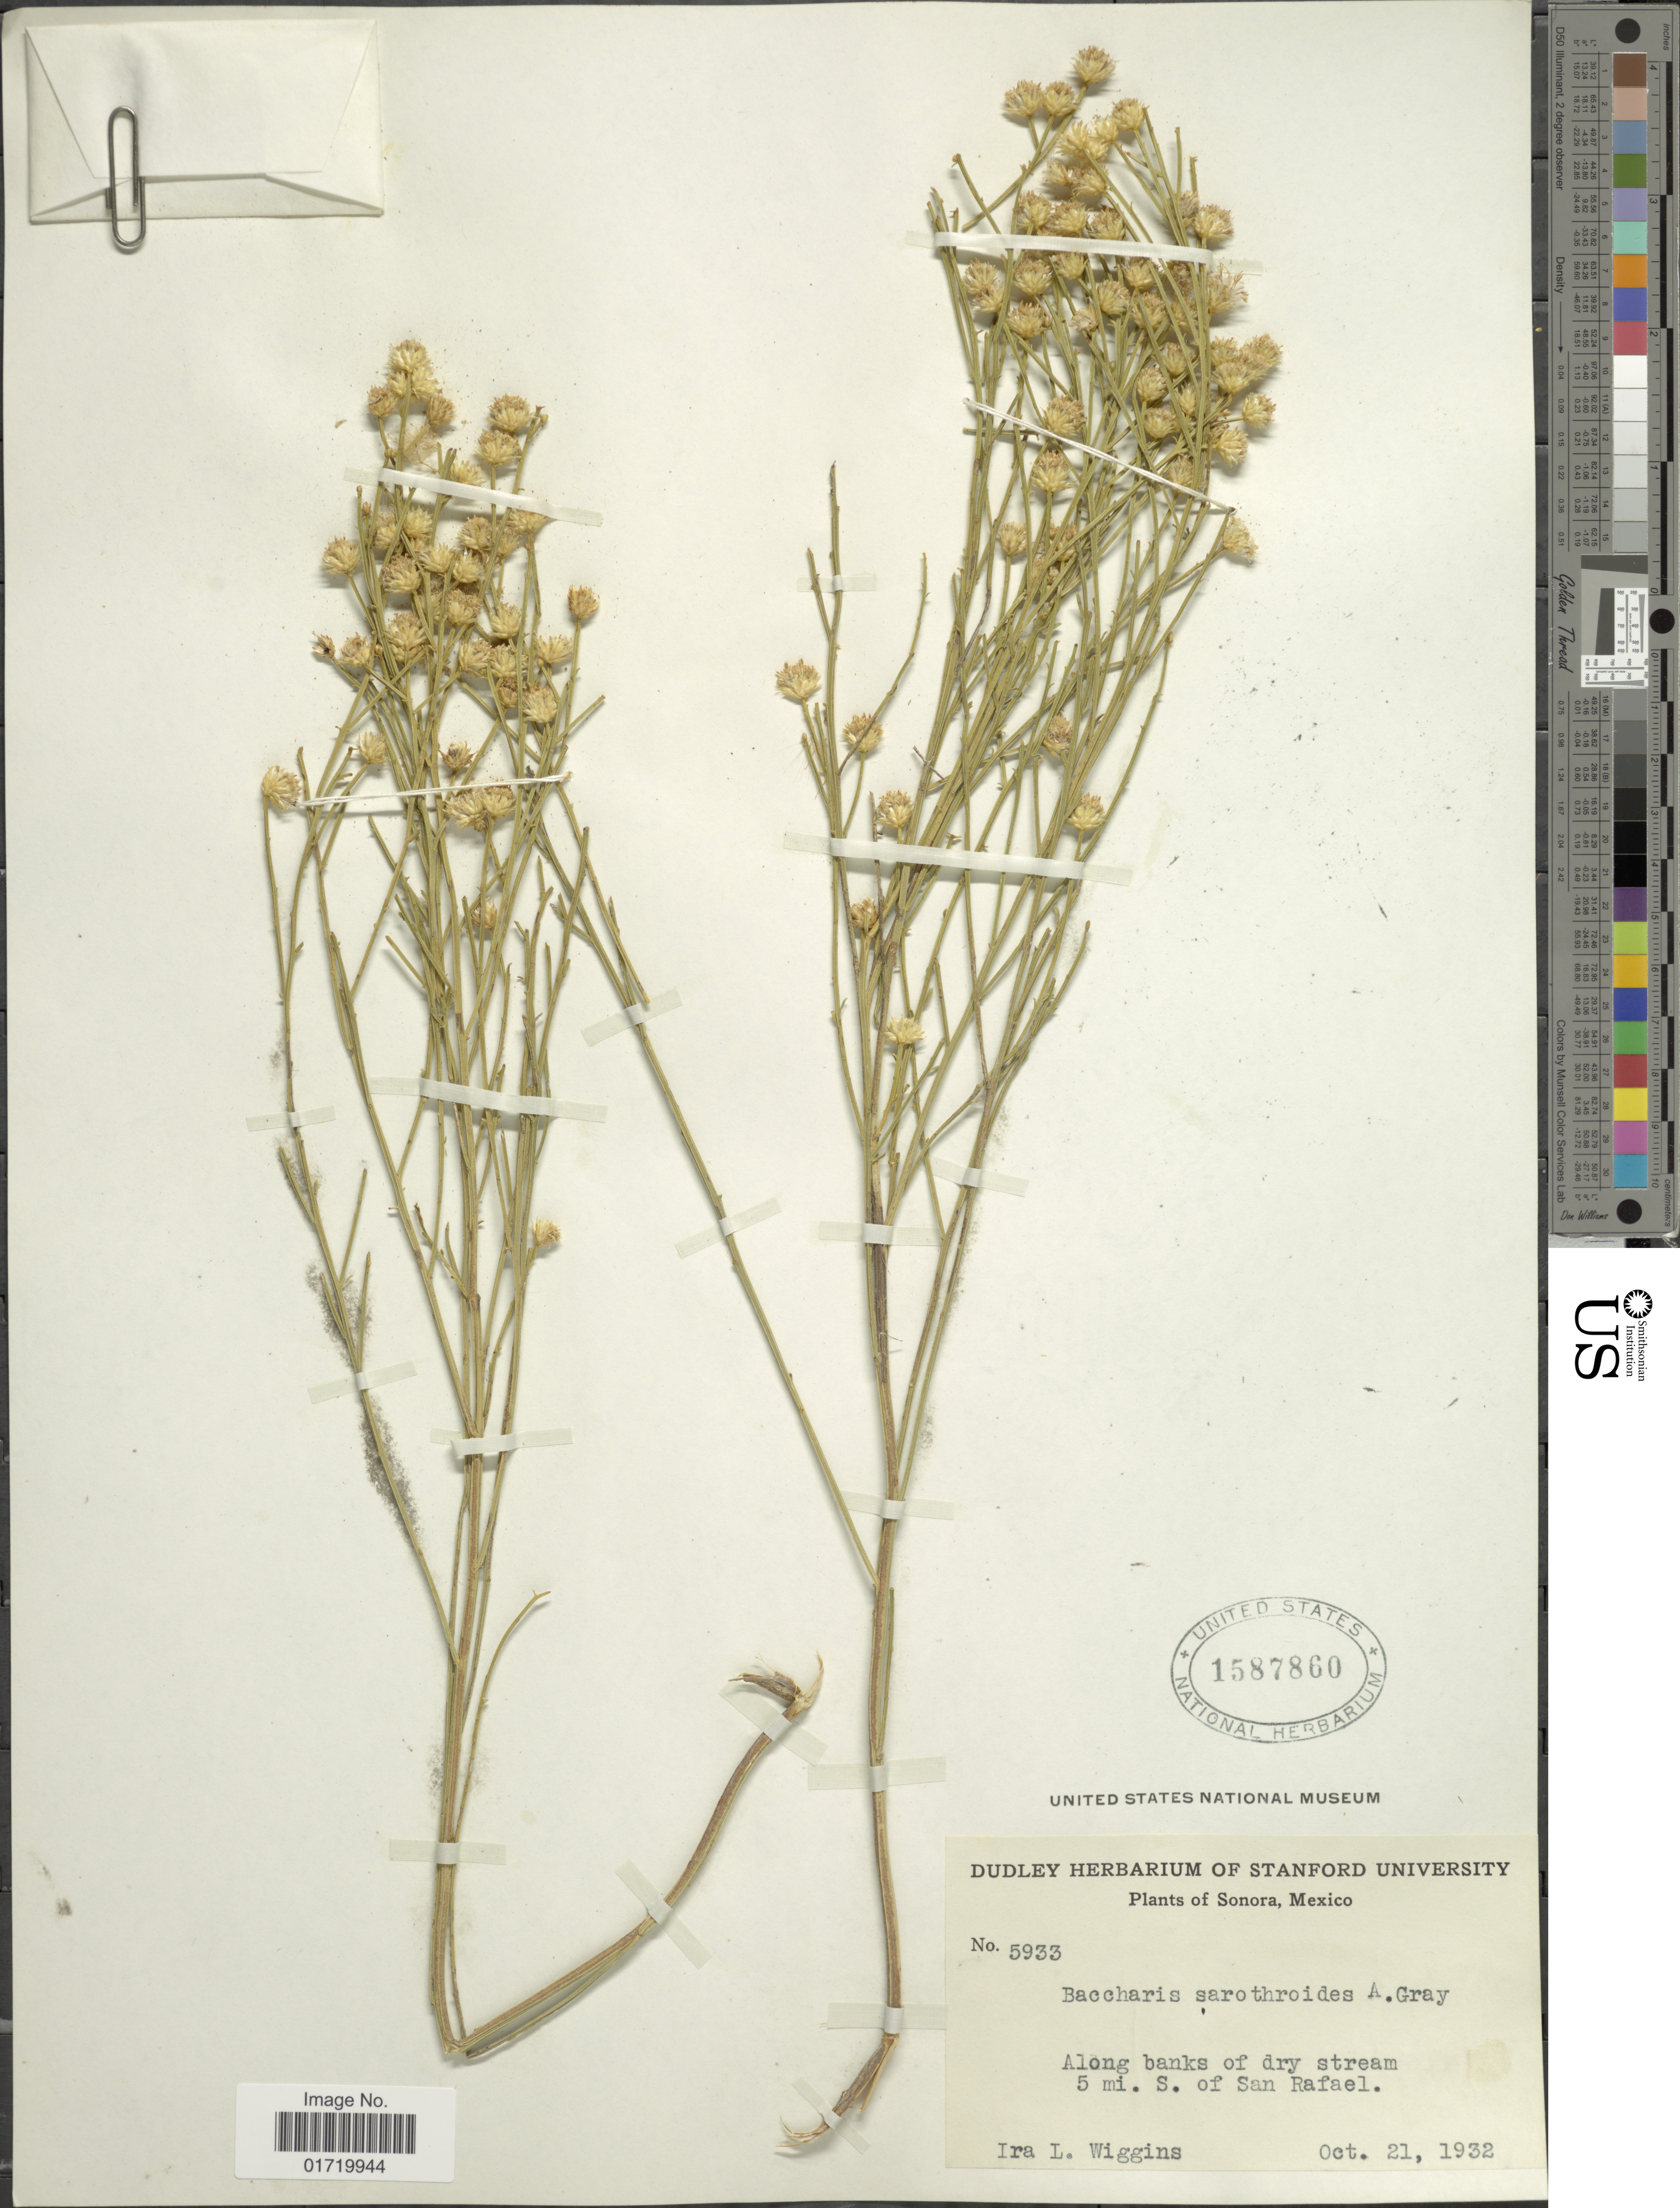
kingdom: Plantae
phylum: Tracheophyta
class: Magnoliopsida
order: Asterales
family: Asteraceae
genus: Baccharis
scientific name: Baccharis sarothroides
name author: A. Gray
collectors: I. L. Wiggins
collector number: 5933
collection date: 1932-10-21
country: Mexico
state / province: Sonora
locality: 5 mi S of San Rafael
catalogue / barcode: US 1587860